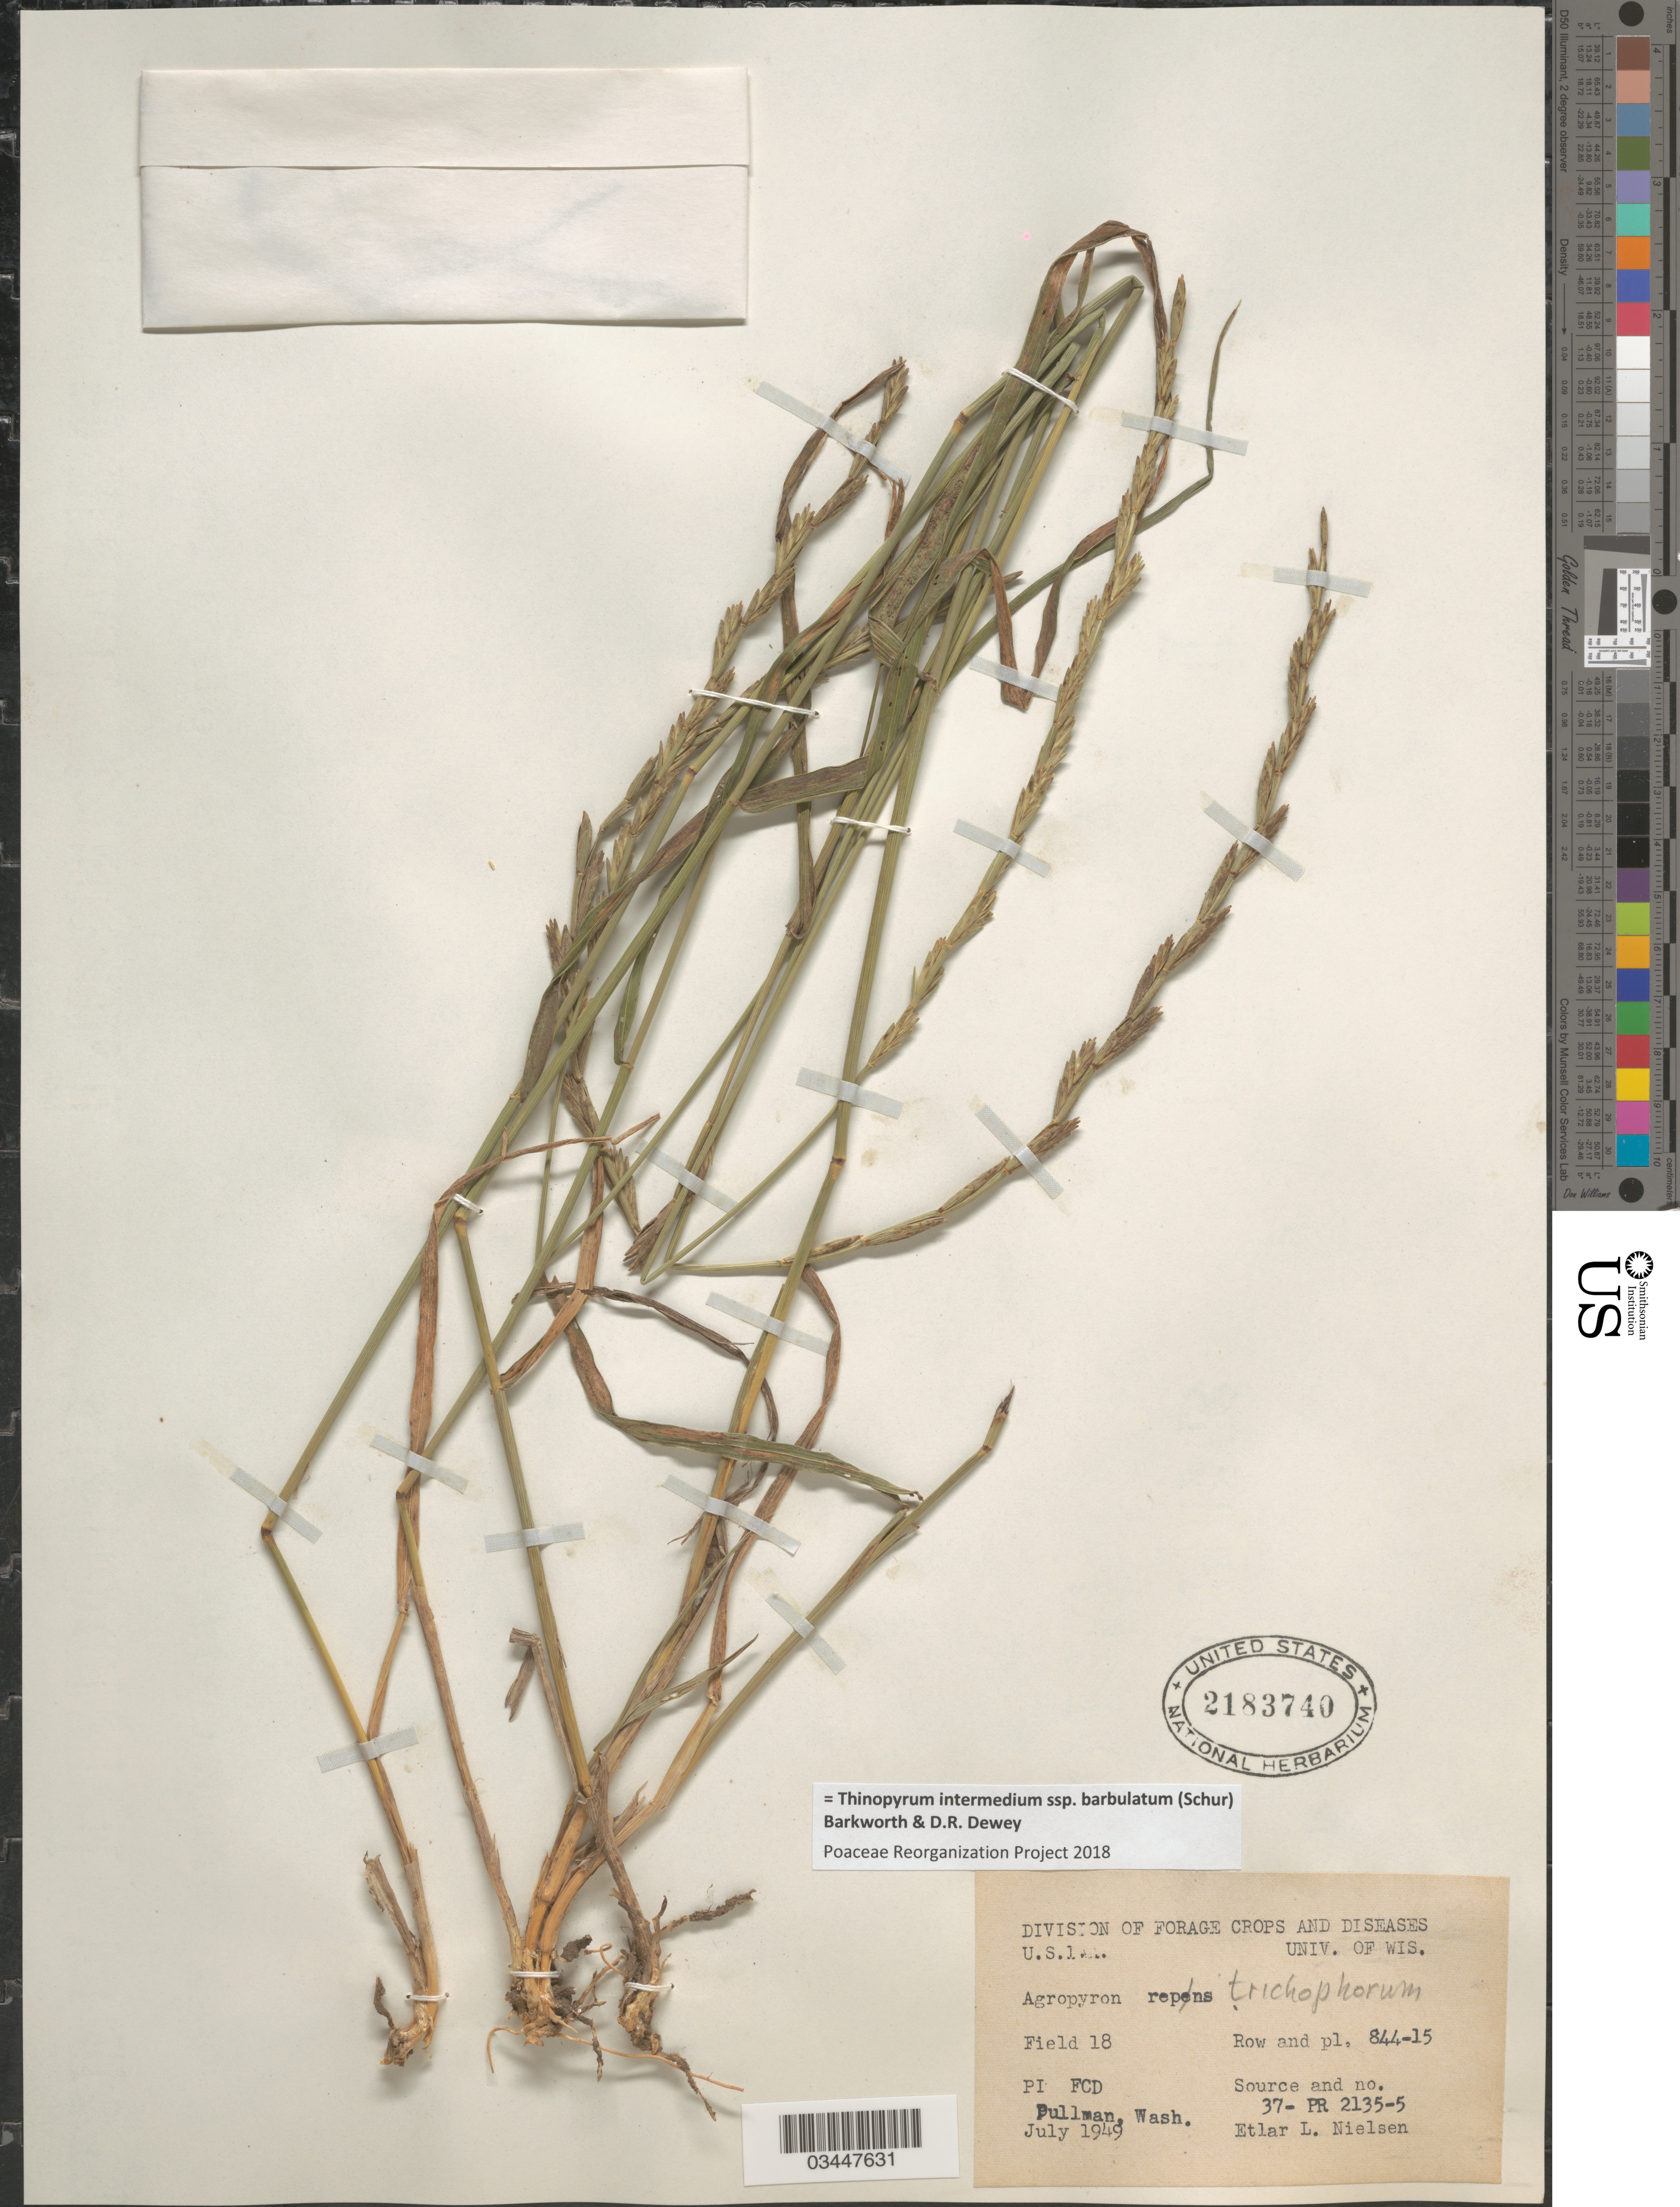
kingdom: Plantae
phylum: Tracheophyta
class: Liliopsida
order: Poales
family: Poaceae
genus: Thinopyrum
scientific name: Thinopyrum intermedium subsp. barbulatum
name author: (Schur) Barkworth & Dewey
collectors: E. L. Nielsen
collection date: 1949-07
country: United States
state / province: Washington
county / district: Whitman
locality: Field 18. Row and pl. 844-15. FCD Pullman.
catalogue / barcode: US 2183740